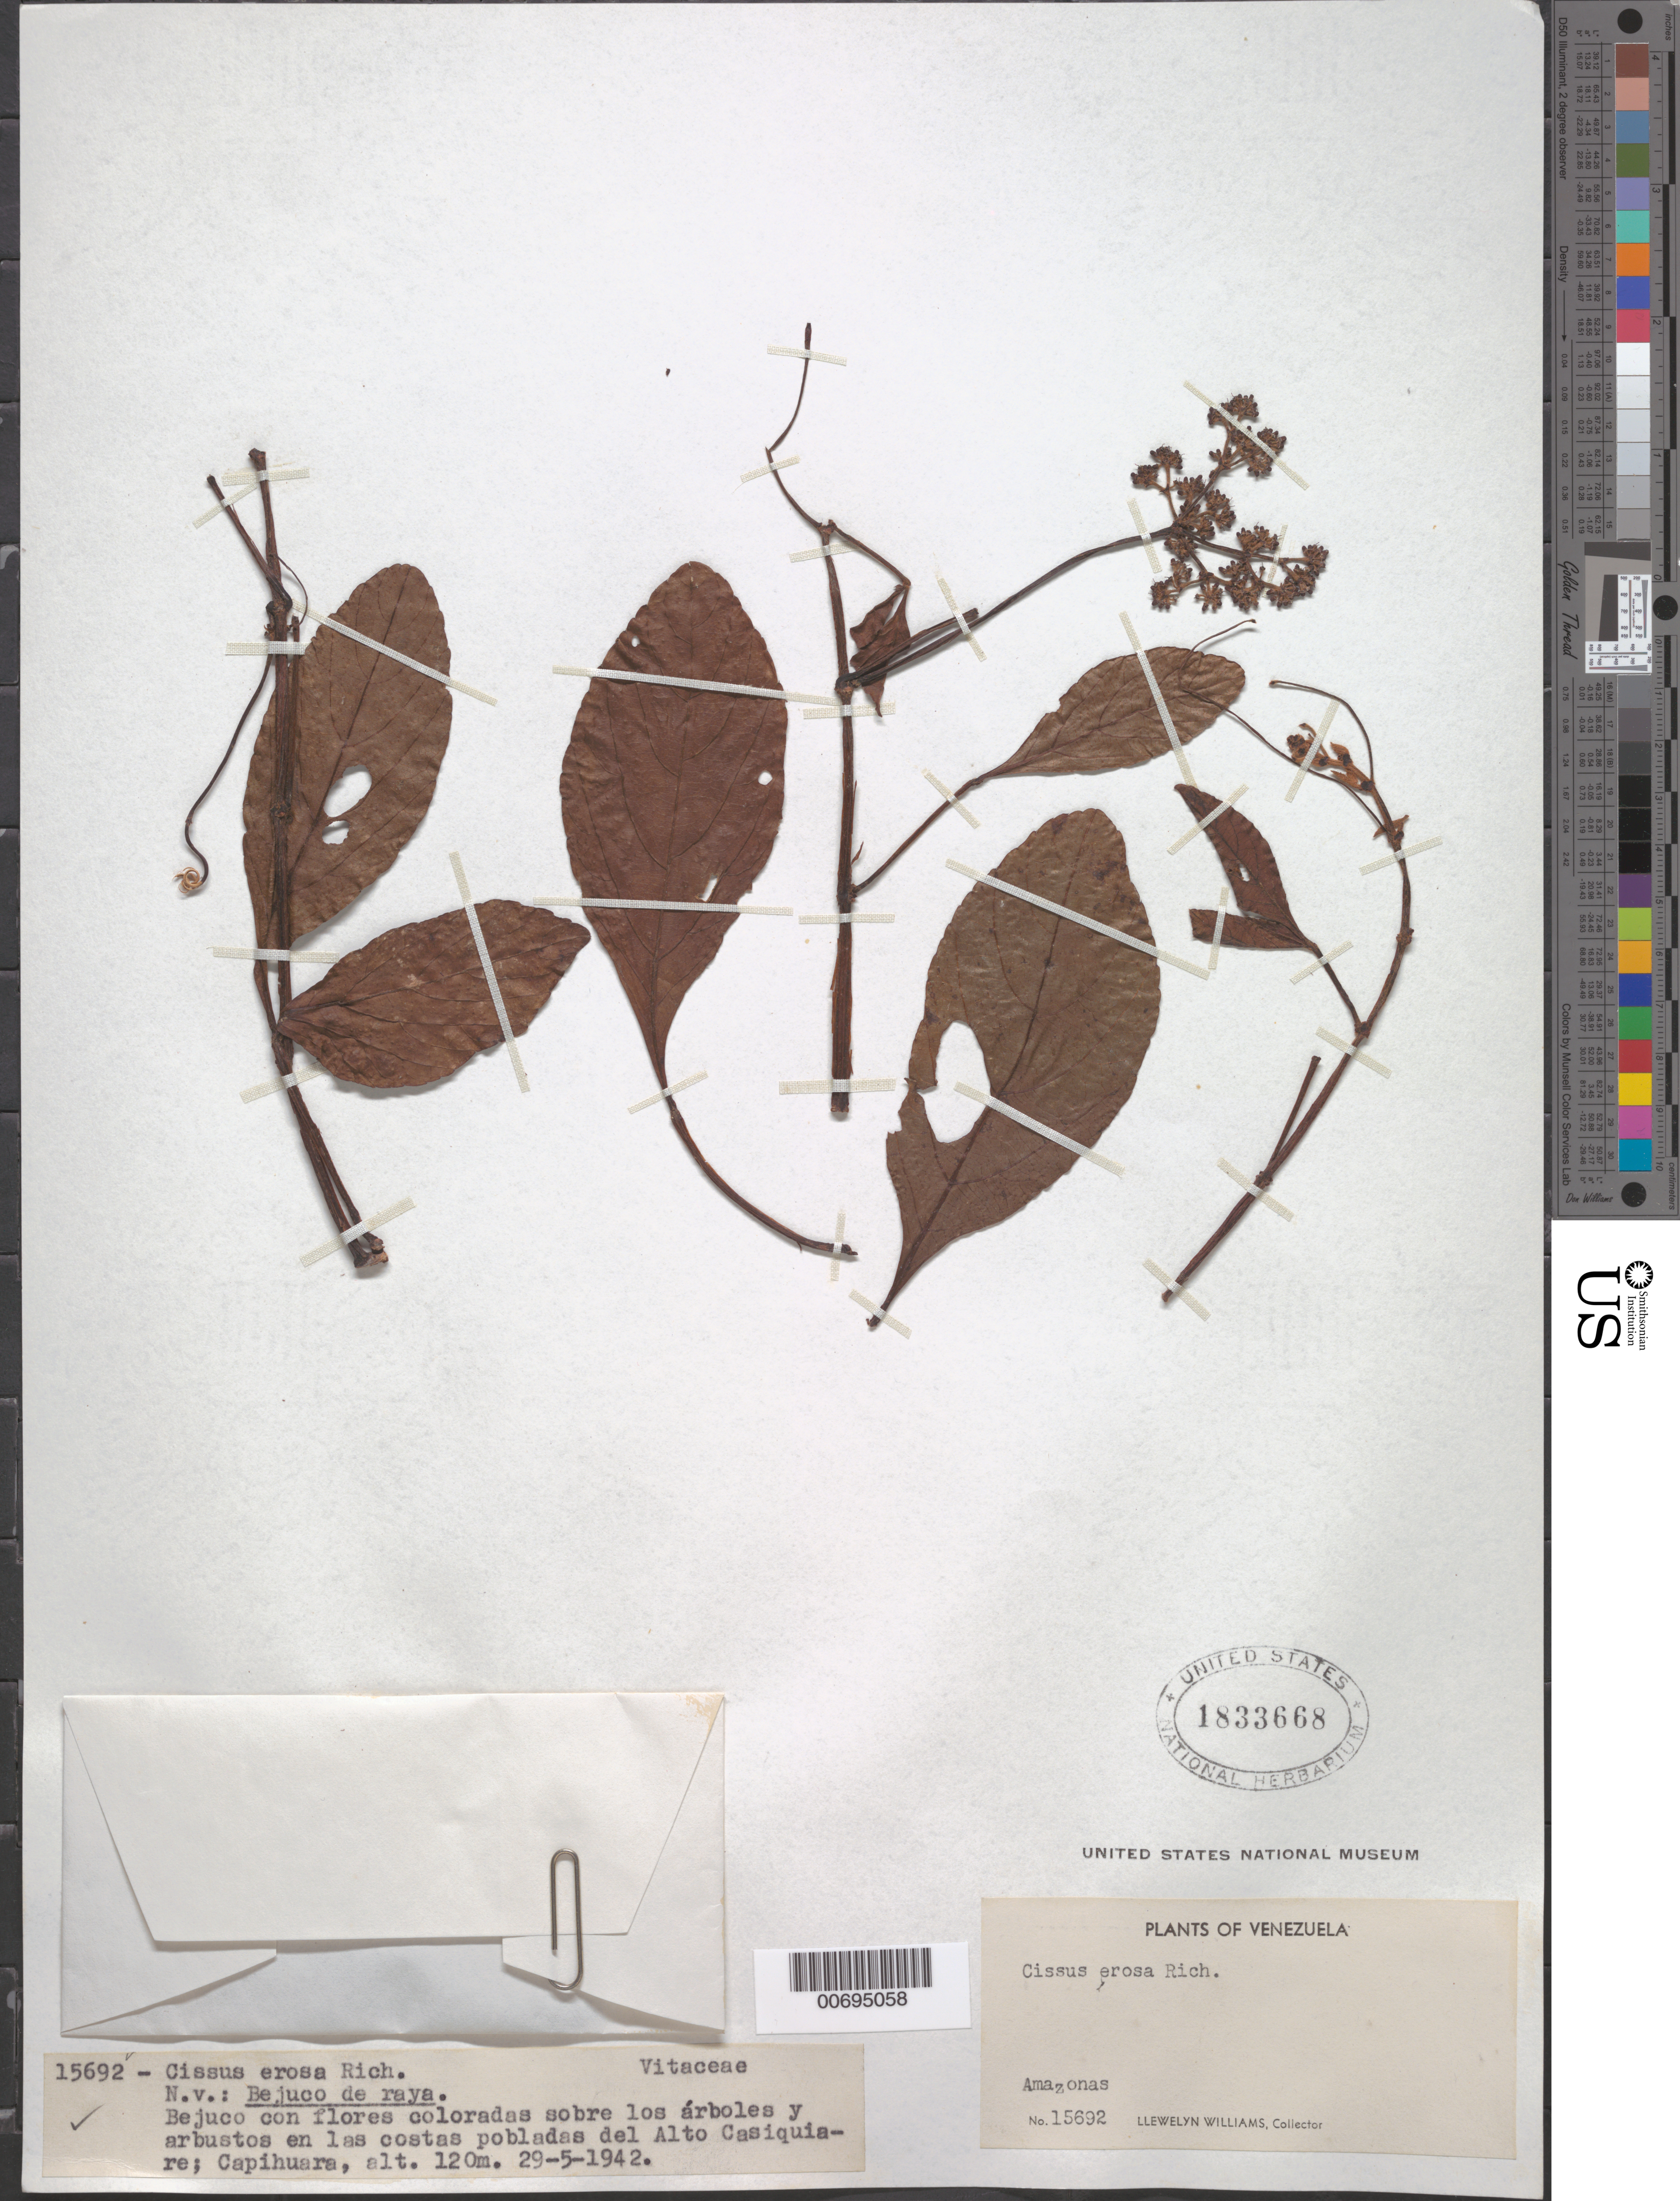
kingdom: Plantae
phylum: Tracheophyta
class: Magnoliopsida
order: Vitales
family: Vitaceae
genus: Cissus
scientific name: Cissus erosa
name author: Rich.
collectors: Ll. Williams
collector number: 15692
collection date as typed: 29-May-42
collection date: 1942-05-29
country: Venezuela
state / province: Amazonas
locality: Capihuara, Alto Casiquiare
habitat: En las costas pobladas del rio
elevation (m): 120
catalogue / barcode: US 1833668